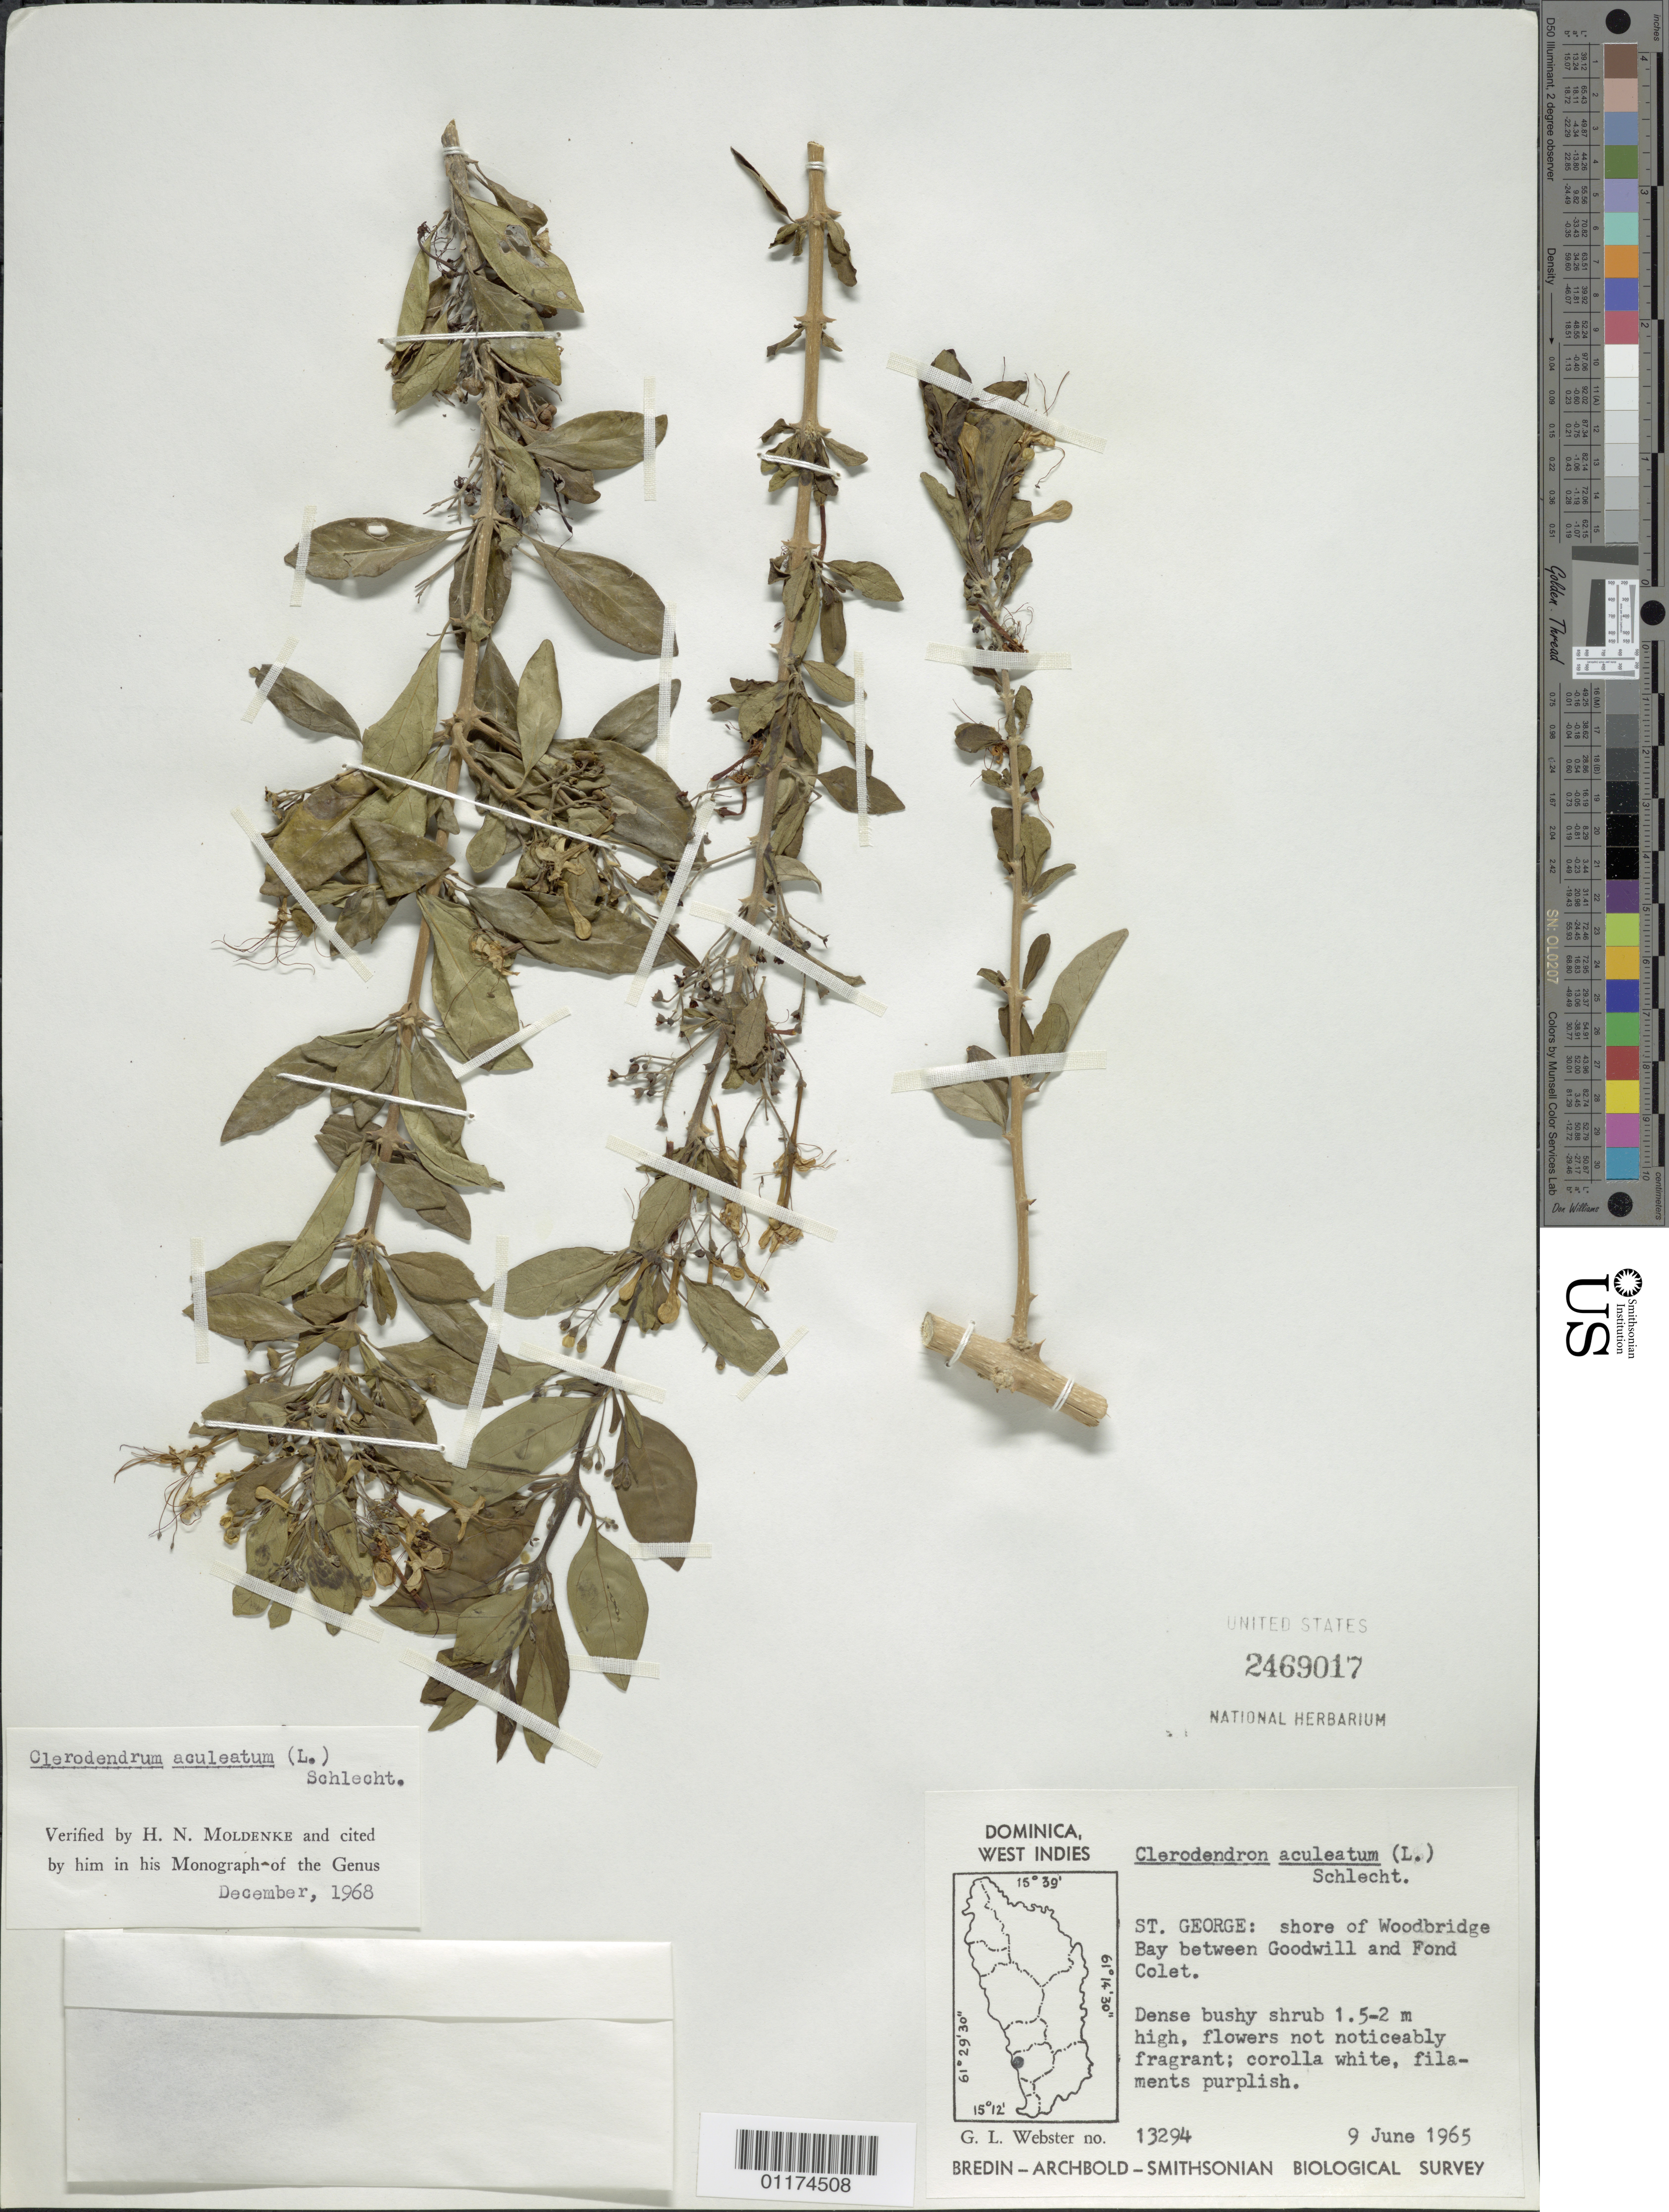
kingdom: Plantae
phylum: Tracheophyta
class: Magnoliopsida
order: Lamiales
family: Lamiaceae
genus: Clerodendrum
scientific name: Clerodendrum aculeatum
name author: (L.) Schltdl.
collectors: G. L. Webster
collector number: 13294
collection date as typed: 09 Jun 1965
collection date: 1965-06-09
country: Dominica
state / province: St. George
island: Dominica I.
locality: shore of Woodbridge Bay between Goodwill and Fond Colet.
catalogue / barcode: US 2469017